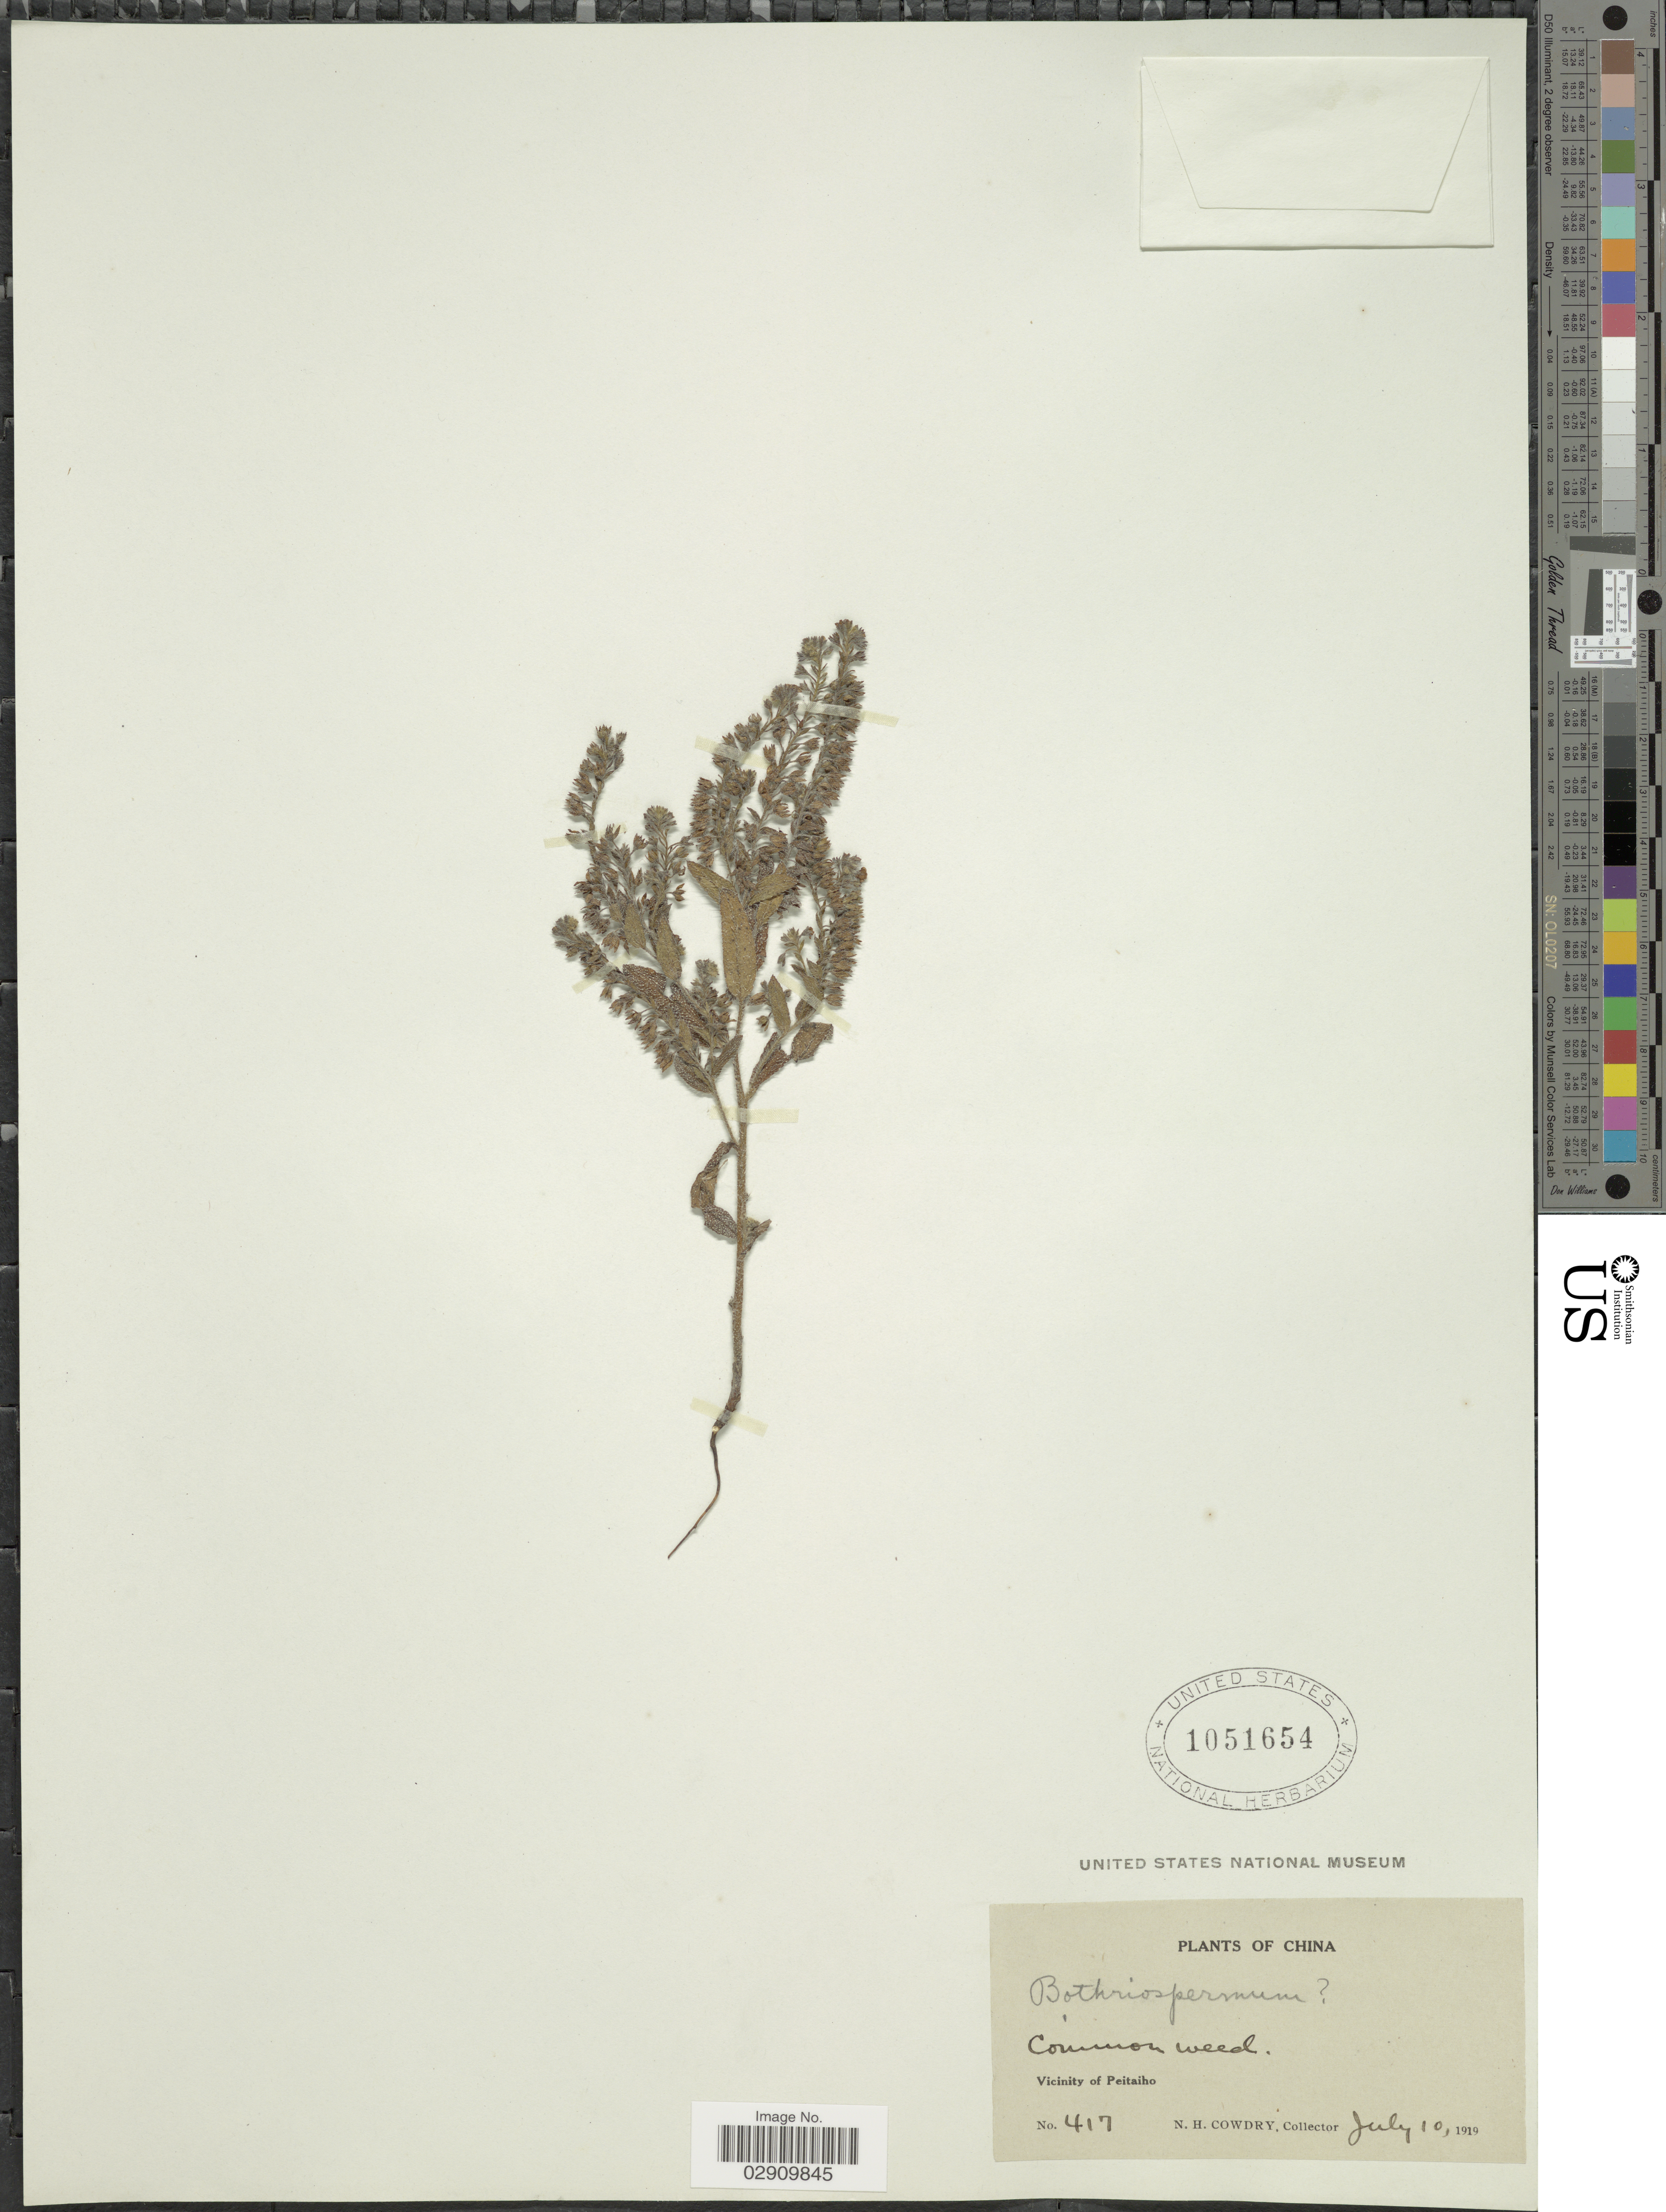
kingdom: Plantae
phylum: Tracheophyta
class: Magnoliopsida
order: Boraginales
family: Boraginaceae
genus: Bothriospermum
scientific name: Bothriospermum sp.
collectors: N. H. Cowdry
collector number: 417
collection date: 1919-07-10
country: China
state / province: Hebei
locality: Vicinity of Peitaiho.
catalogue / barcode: US 1051654